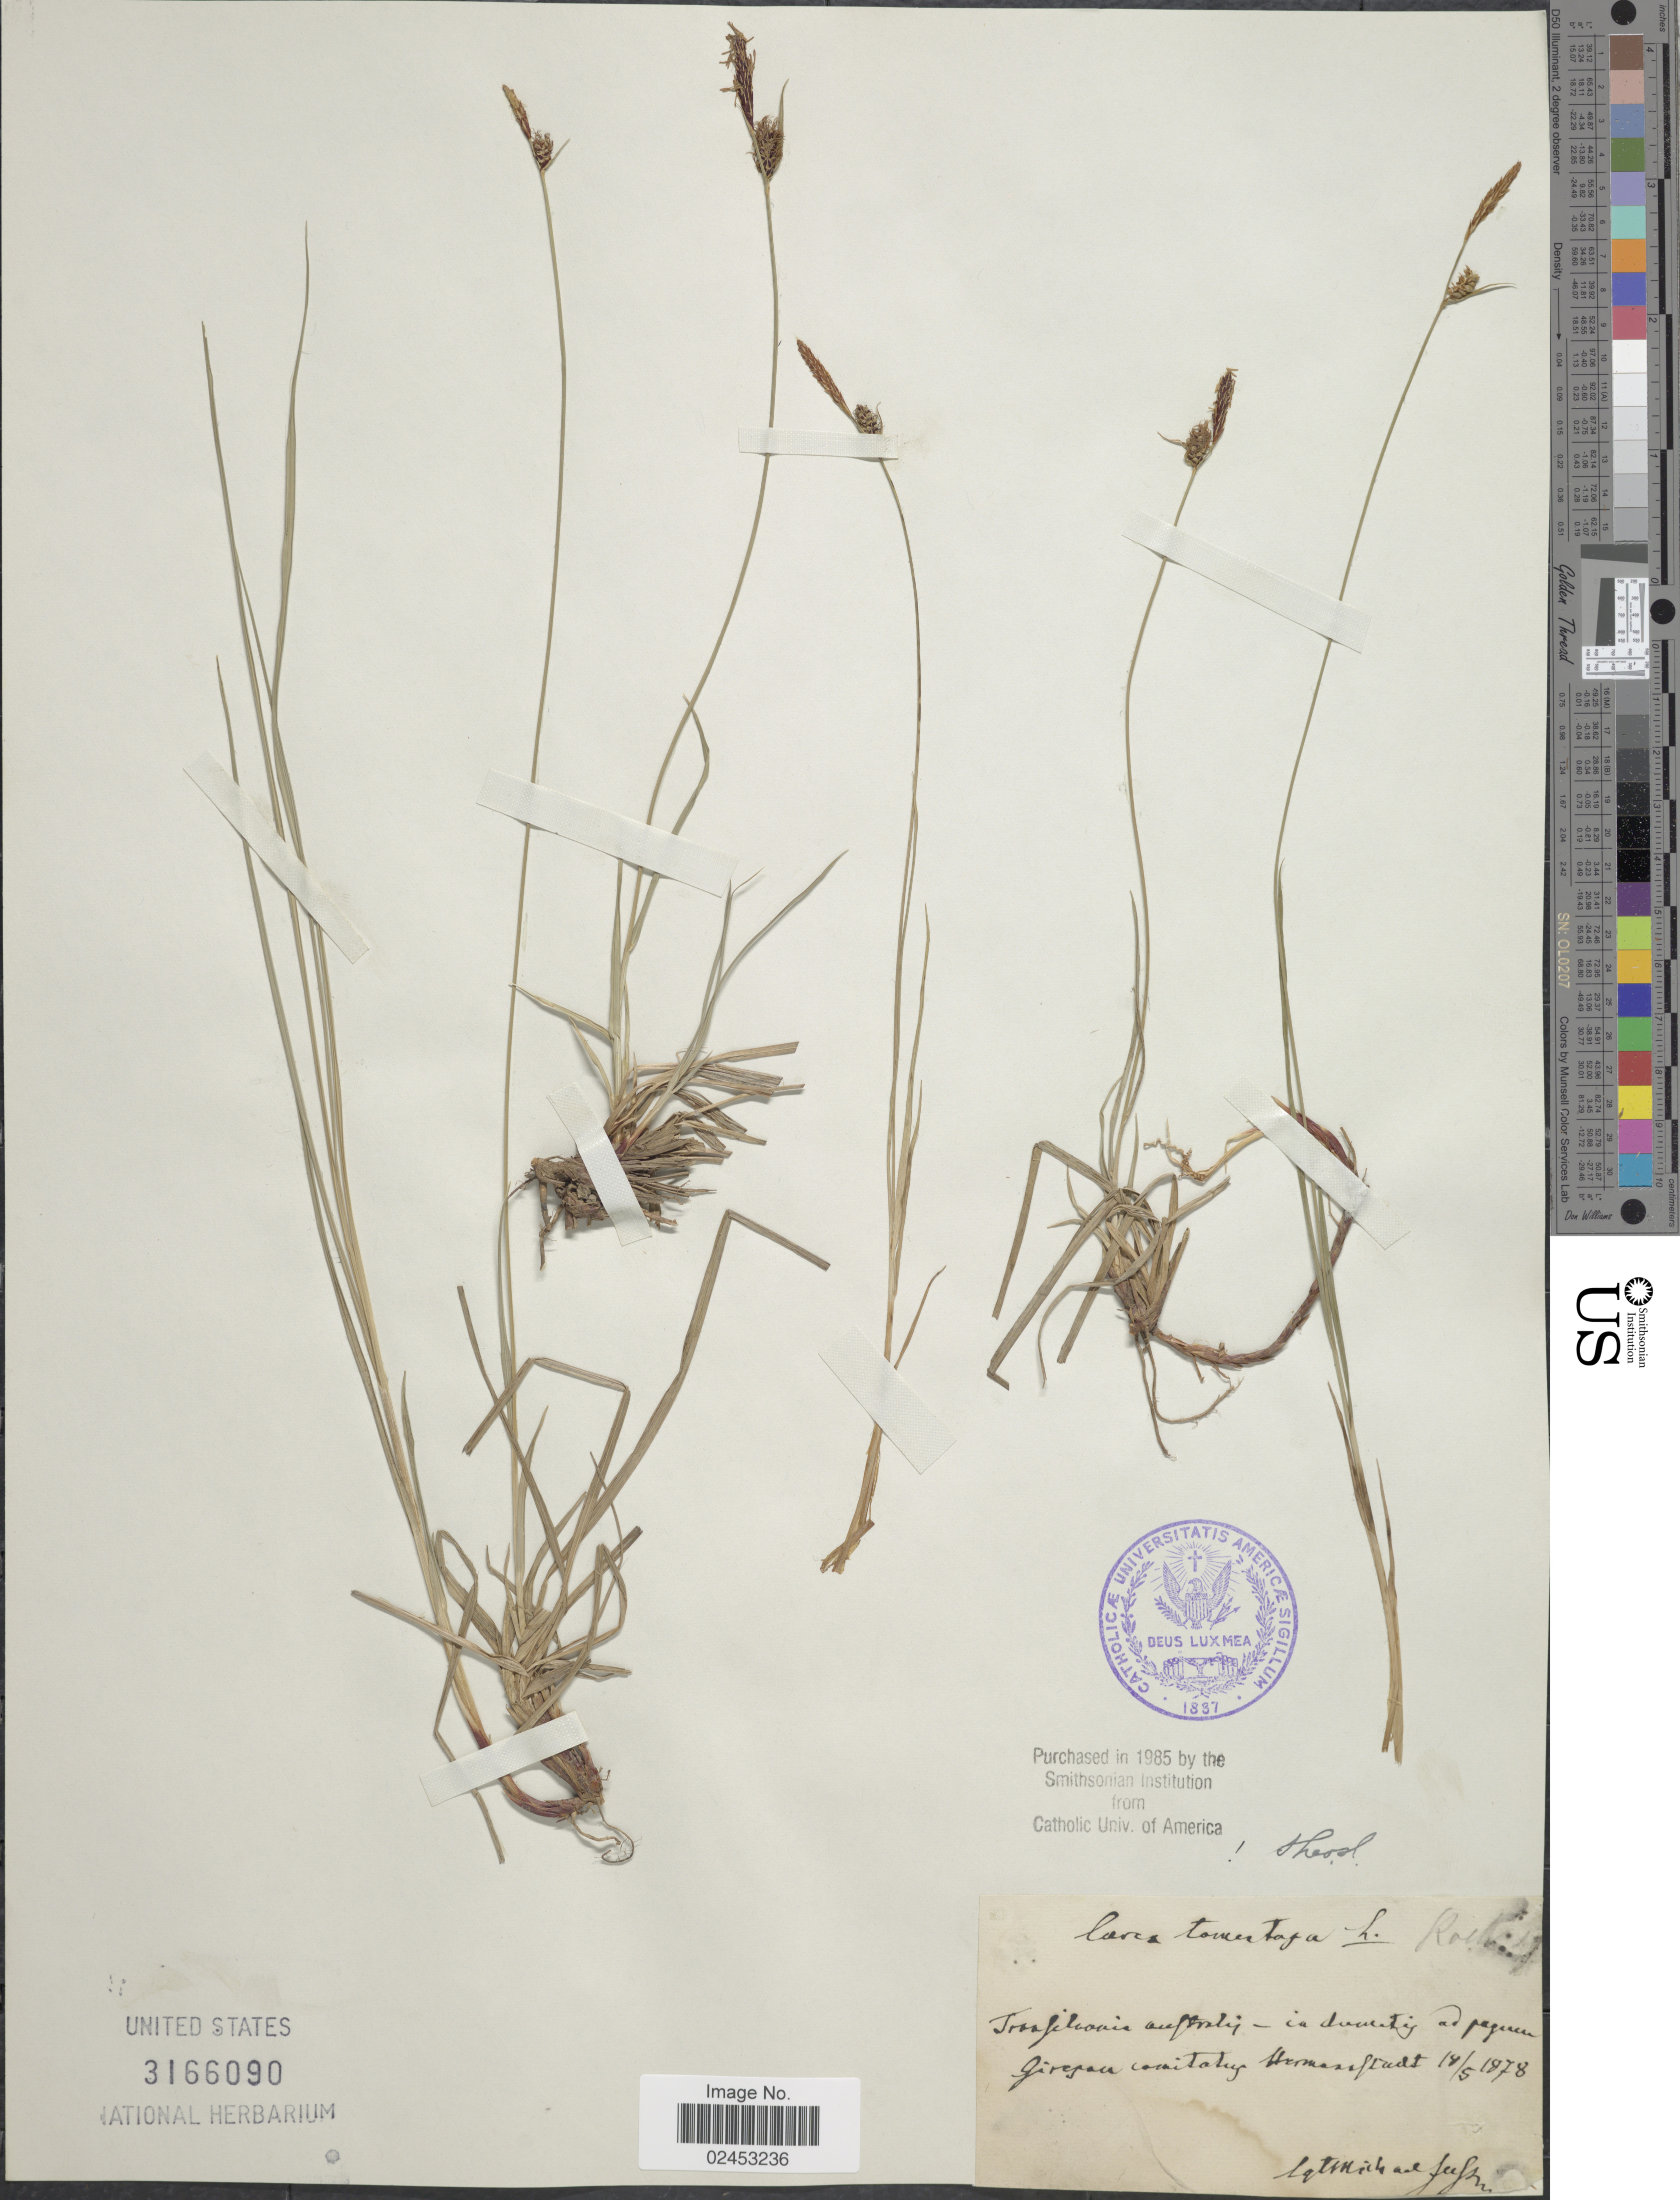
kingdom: Plantae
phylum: Tracheophyta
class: Liliopsida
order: Poales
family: Cyperaceae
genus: Carex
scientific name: Carex tomentosa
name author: L.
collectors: M. Jusius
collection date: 1878-05-18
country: Romania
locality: Traafilconia auf stralij-in dumety ad pagum Giragau comitatus Hermanstadt. [interpreted]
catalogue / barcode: US 3166090